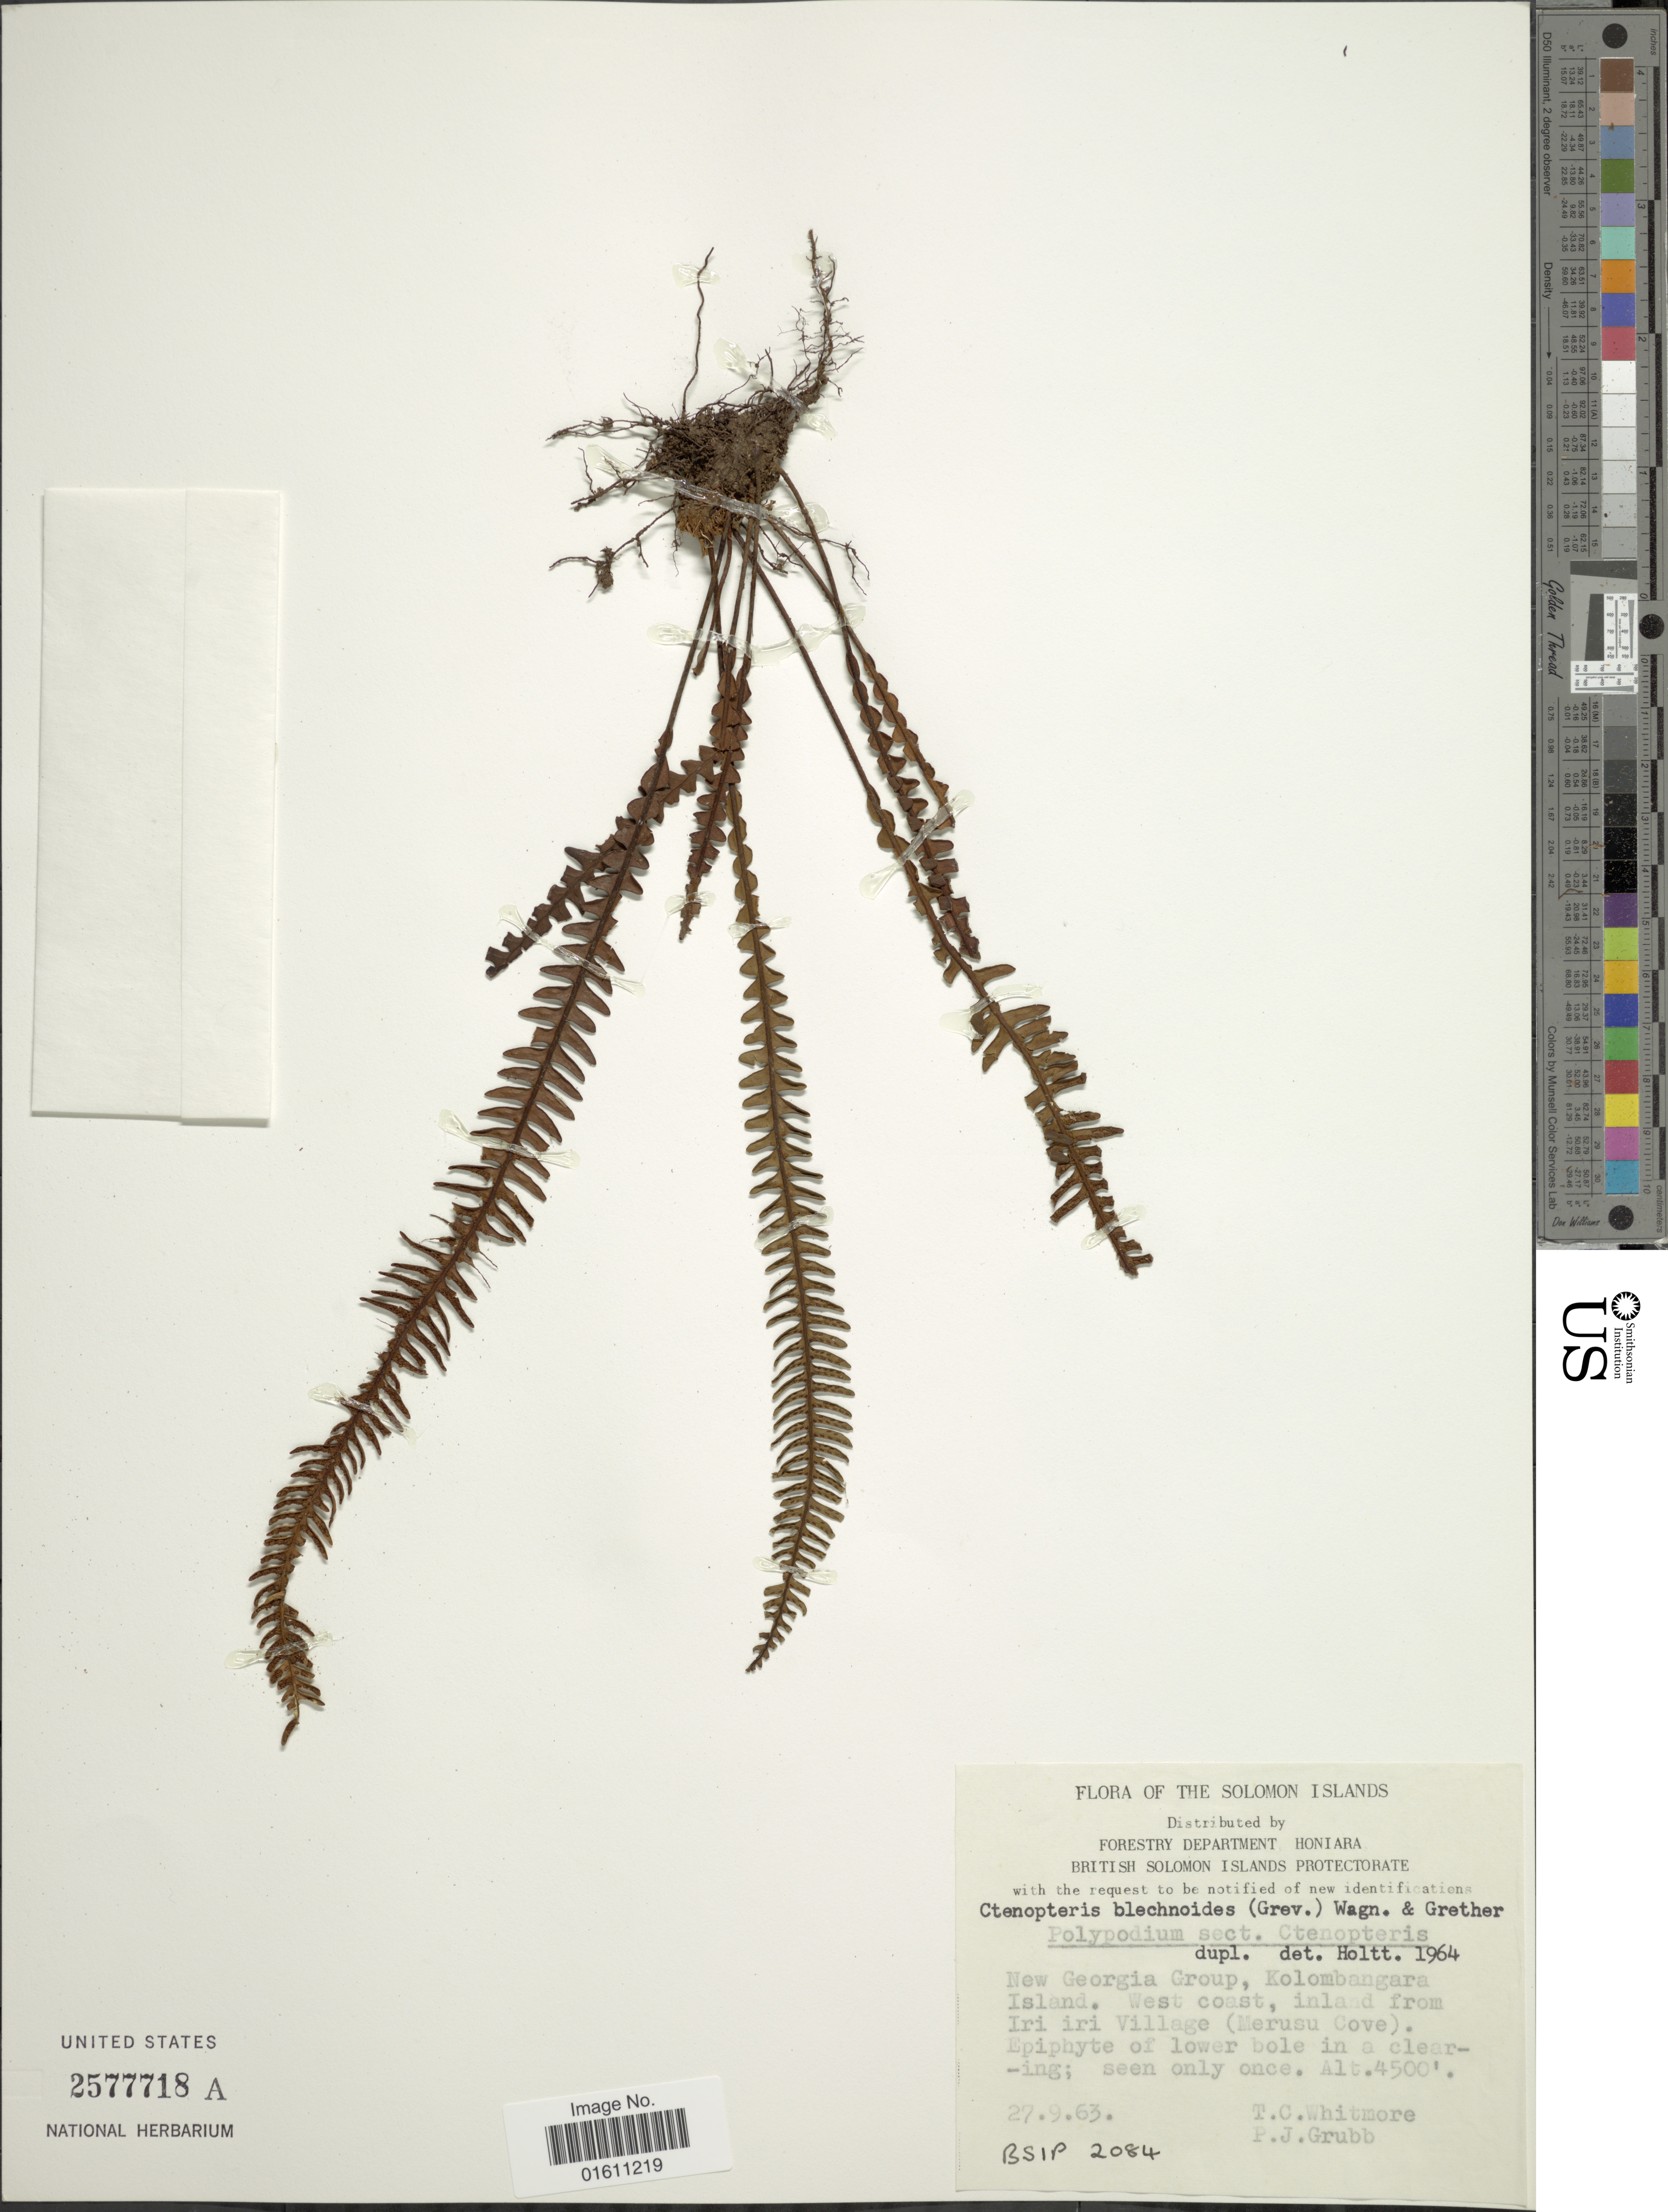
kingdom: Plantae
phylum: Tracheophyta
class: Polypodiopsida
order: Polypodiales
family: Polypodiaceae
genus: Ctenopterella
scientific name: Ctenopterella blechnoides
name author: (Grev.) Parris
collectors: T. C. Whitmore & P. J. Grubb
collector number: BSIP 2084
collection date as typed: Transcribed d/m/y: 27/9/63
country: Solomon Islands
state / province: Solomon Islands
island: New Georgia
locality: The Solomon Islands, New Georgia Group, Kolomangara Island, West coast, inland from Iri iri Village (Merusu Cive).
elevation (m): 1372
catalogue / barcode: US 2577718A